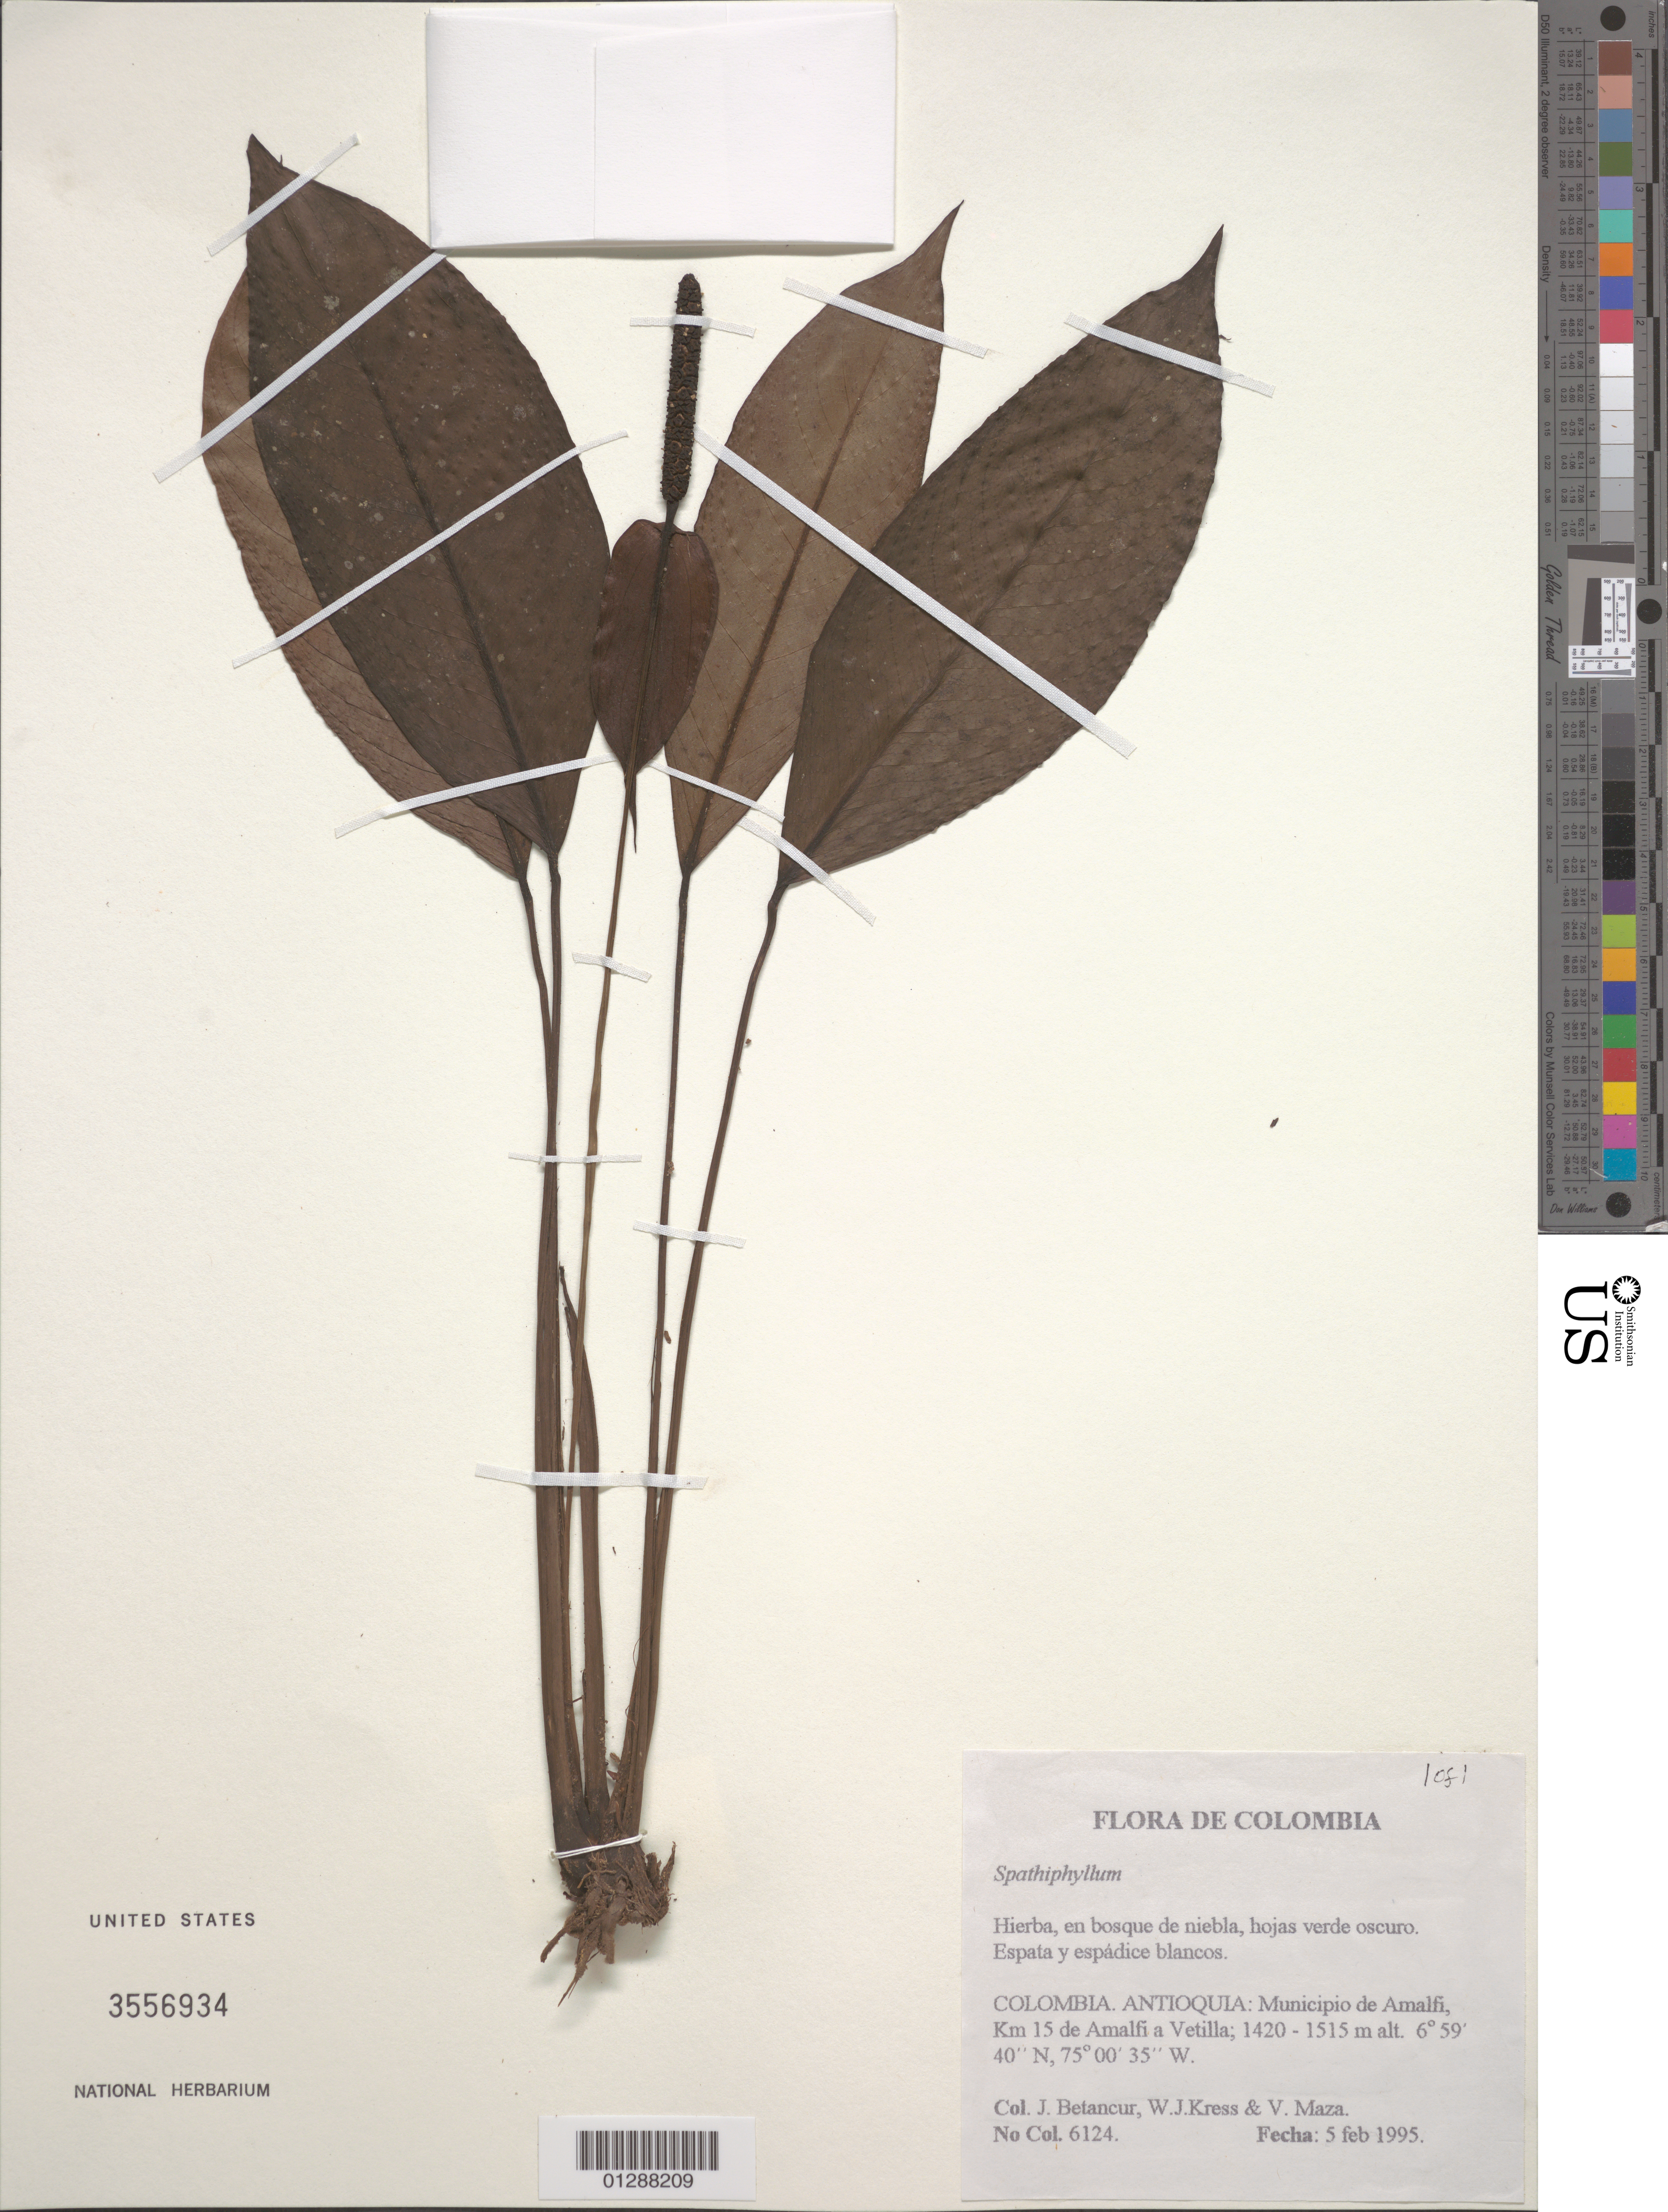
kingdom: Plantae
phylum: Tracheophyta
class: Liliopsida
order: Alismatales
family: Araceae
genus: Spathiphyllum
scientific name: Spathiphyllum sp.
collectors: J. Betancur, W. J. Kress & V. Maza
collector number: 6124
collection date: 1995-02-05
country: Colombia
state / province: Antioquia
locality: Municipio de Amalfi, Km 15 de Amalfi a Vetilla.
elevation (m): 1420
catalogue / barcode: US 3556934